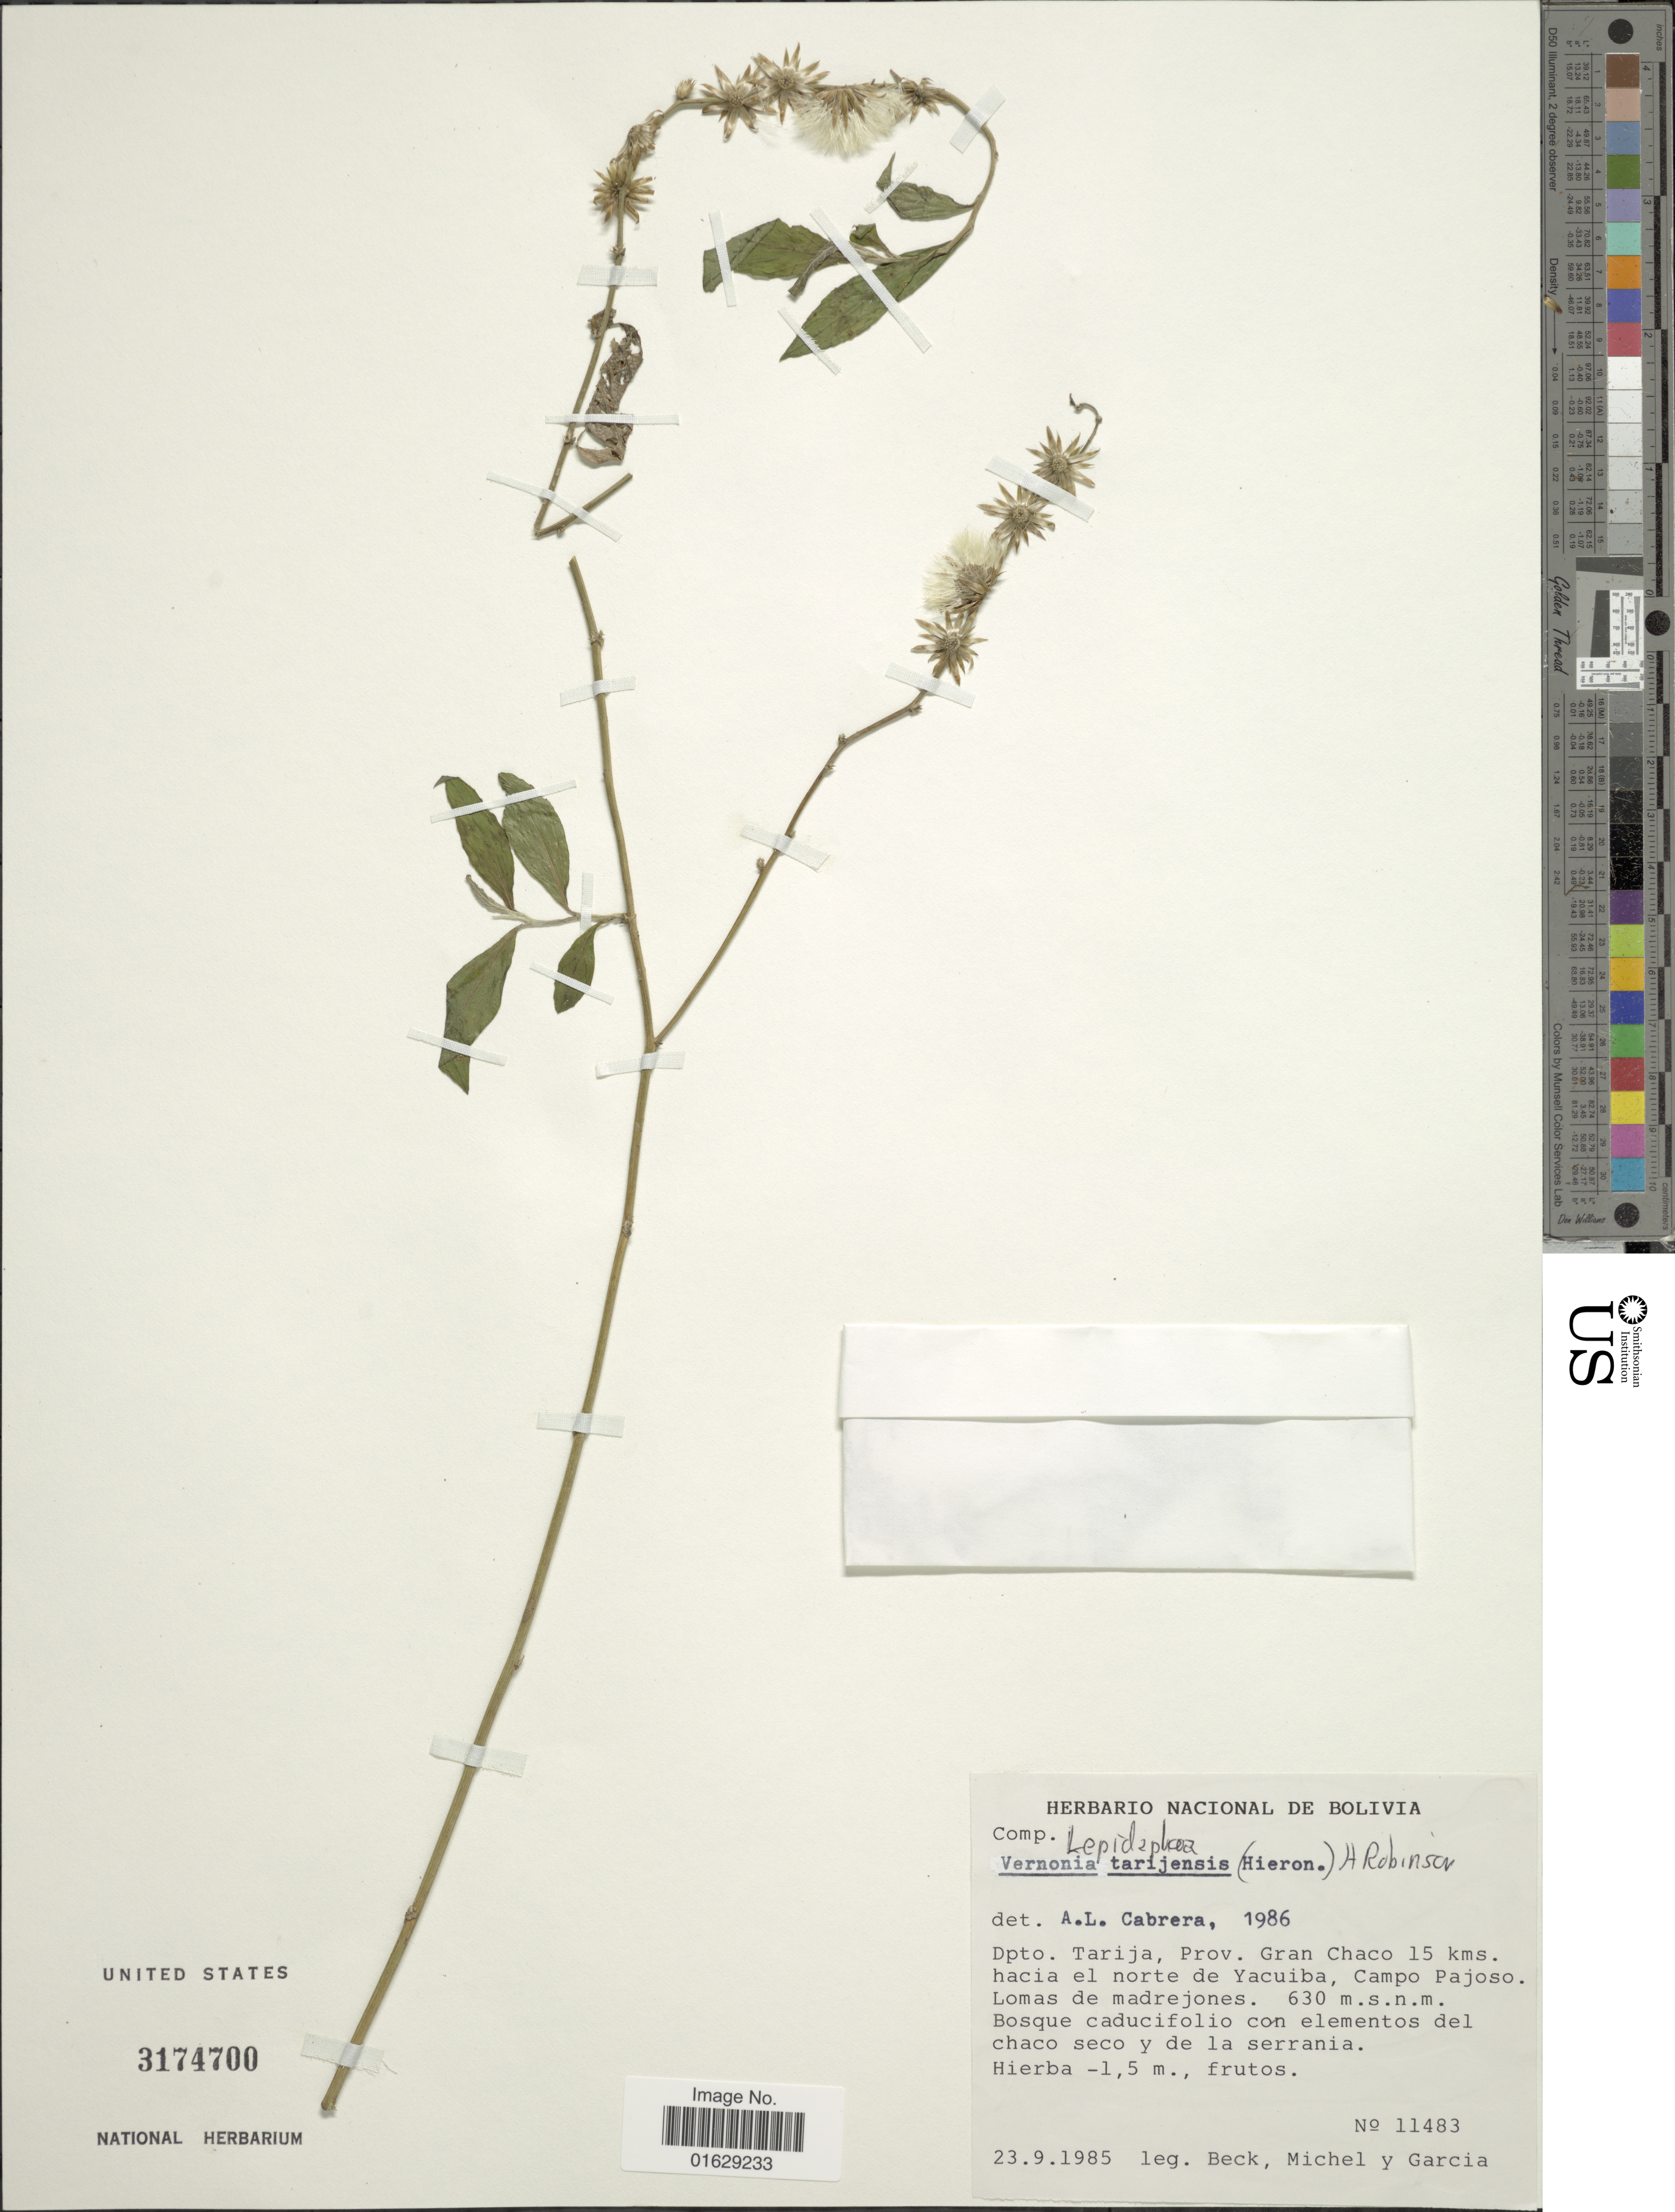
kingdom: Plantae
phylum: Tracheophyta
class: Magnoliopsida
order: Asterales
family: Asteraceae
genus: Lepidaploa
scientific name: Lepidaploa tarijensis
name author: (Griseb.) H. Rob.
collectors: -- Beck, -. Michel & H. Garcia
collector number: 11483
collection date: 1985-09-23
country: Bolivia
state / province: Tarija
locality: Dpto. Tarija, Prov. Gran Chaco 15 kms. hacia el norte de Yacuiba, Campo Pajoso, lomas de madrejones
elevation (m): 630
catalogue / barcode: US 3174700